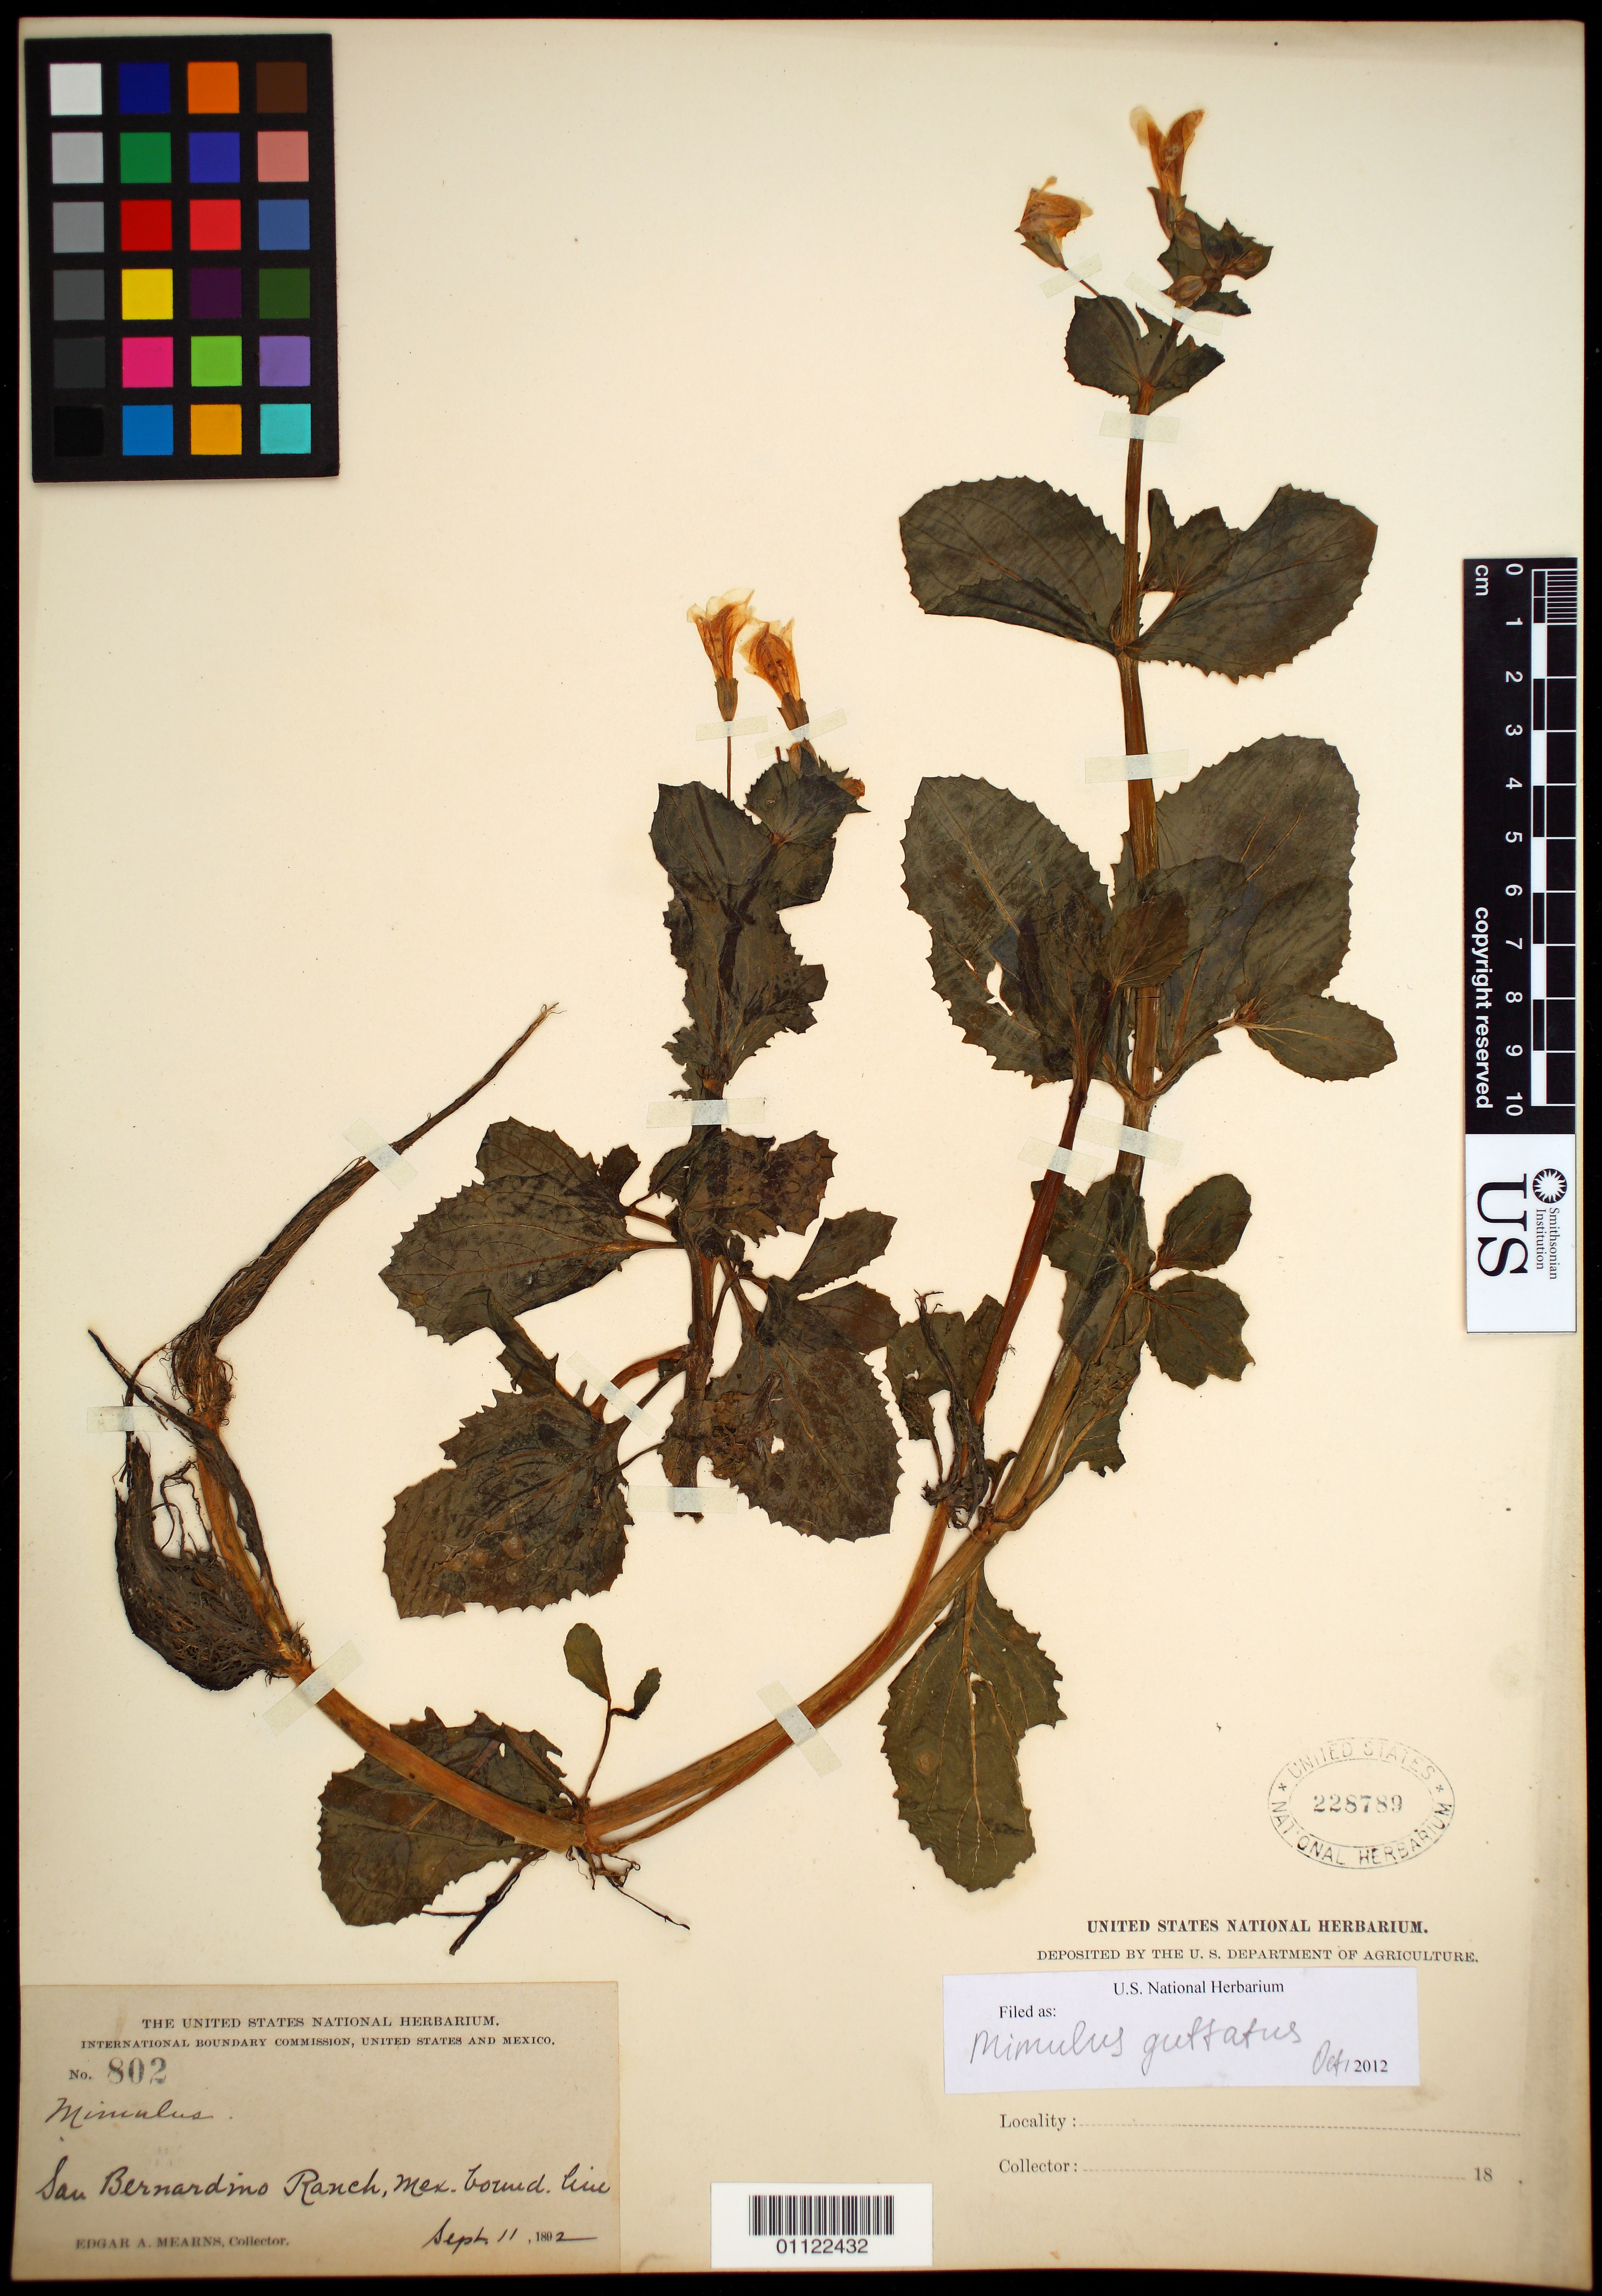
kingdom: Plantae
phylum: Tracheophyta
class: Magnoliopsida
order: Lamiales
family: Phrymaceae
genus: Mimulus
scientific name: Mimulus guttatus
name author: DC.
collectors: E. A. Mearns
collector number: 802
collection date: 1892-09-11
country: United States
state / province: Arizona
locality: San Bernardino Ranch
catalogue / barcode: US 228789